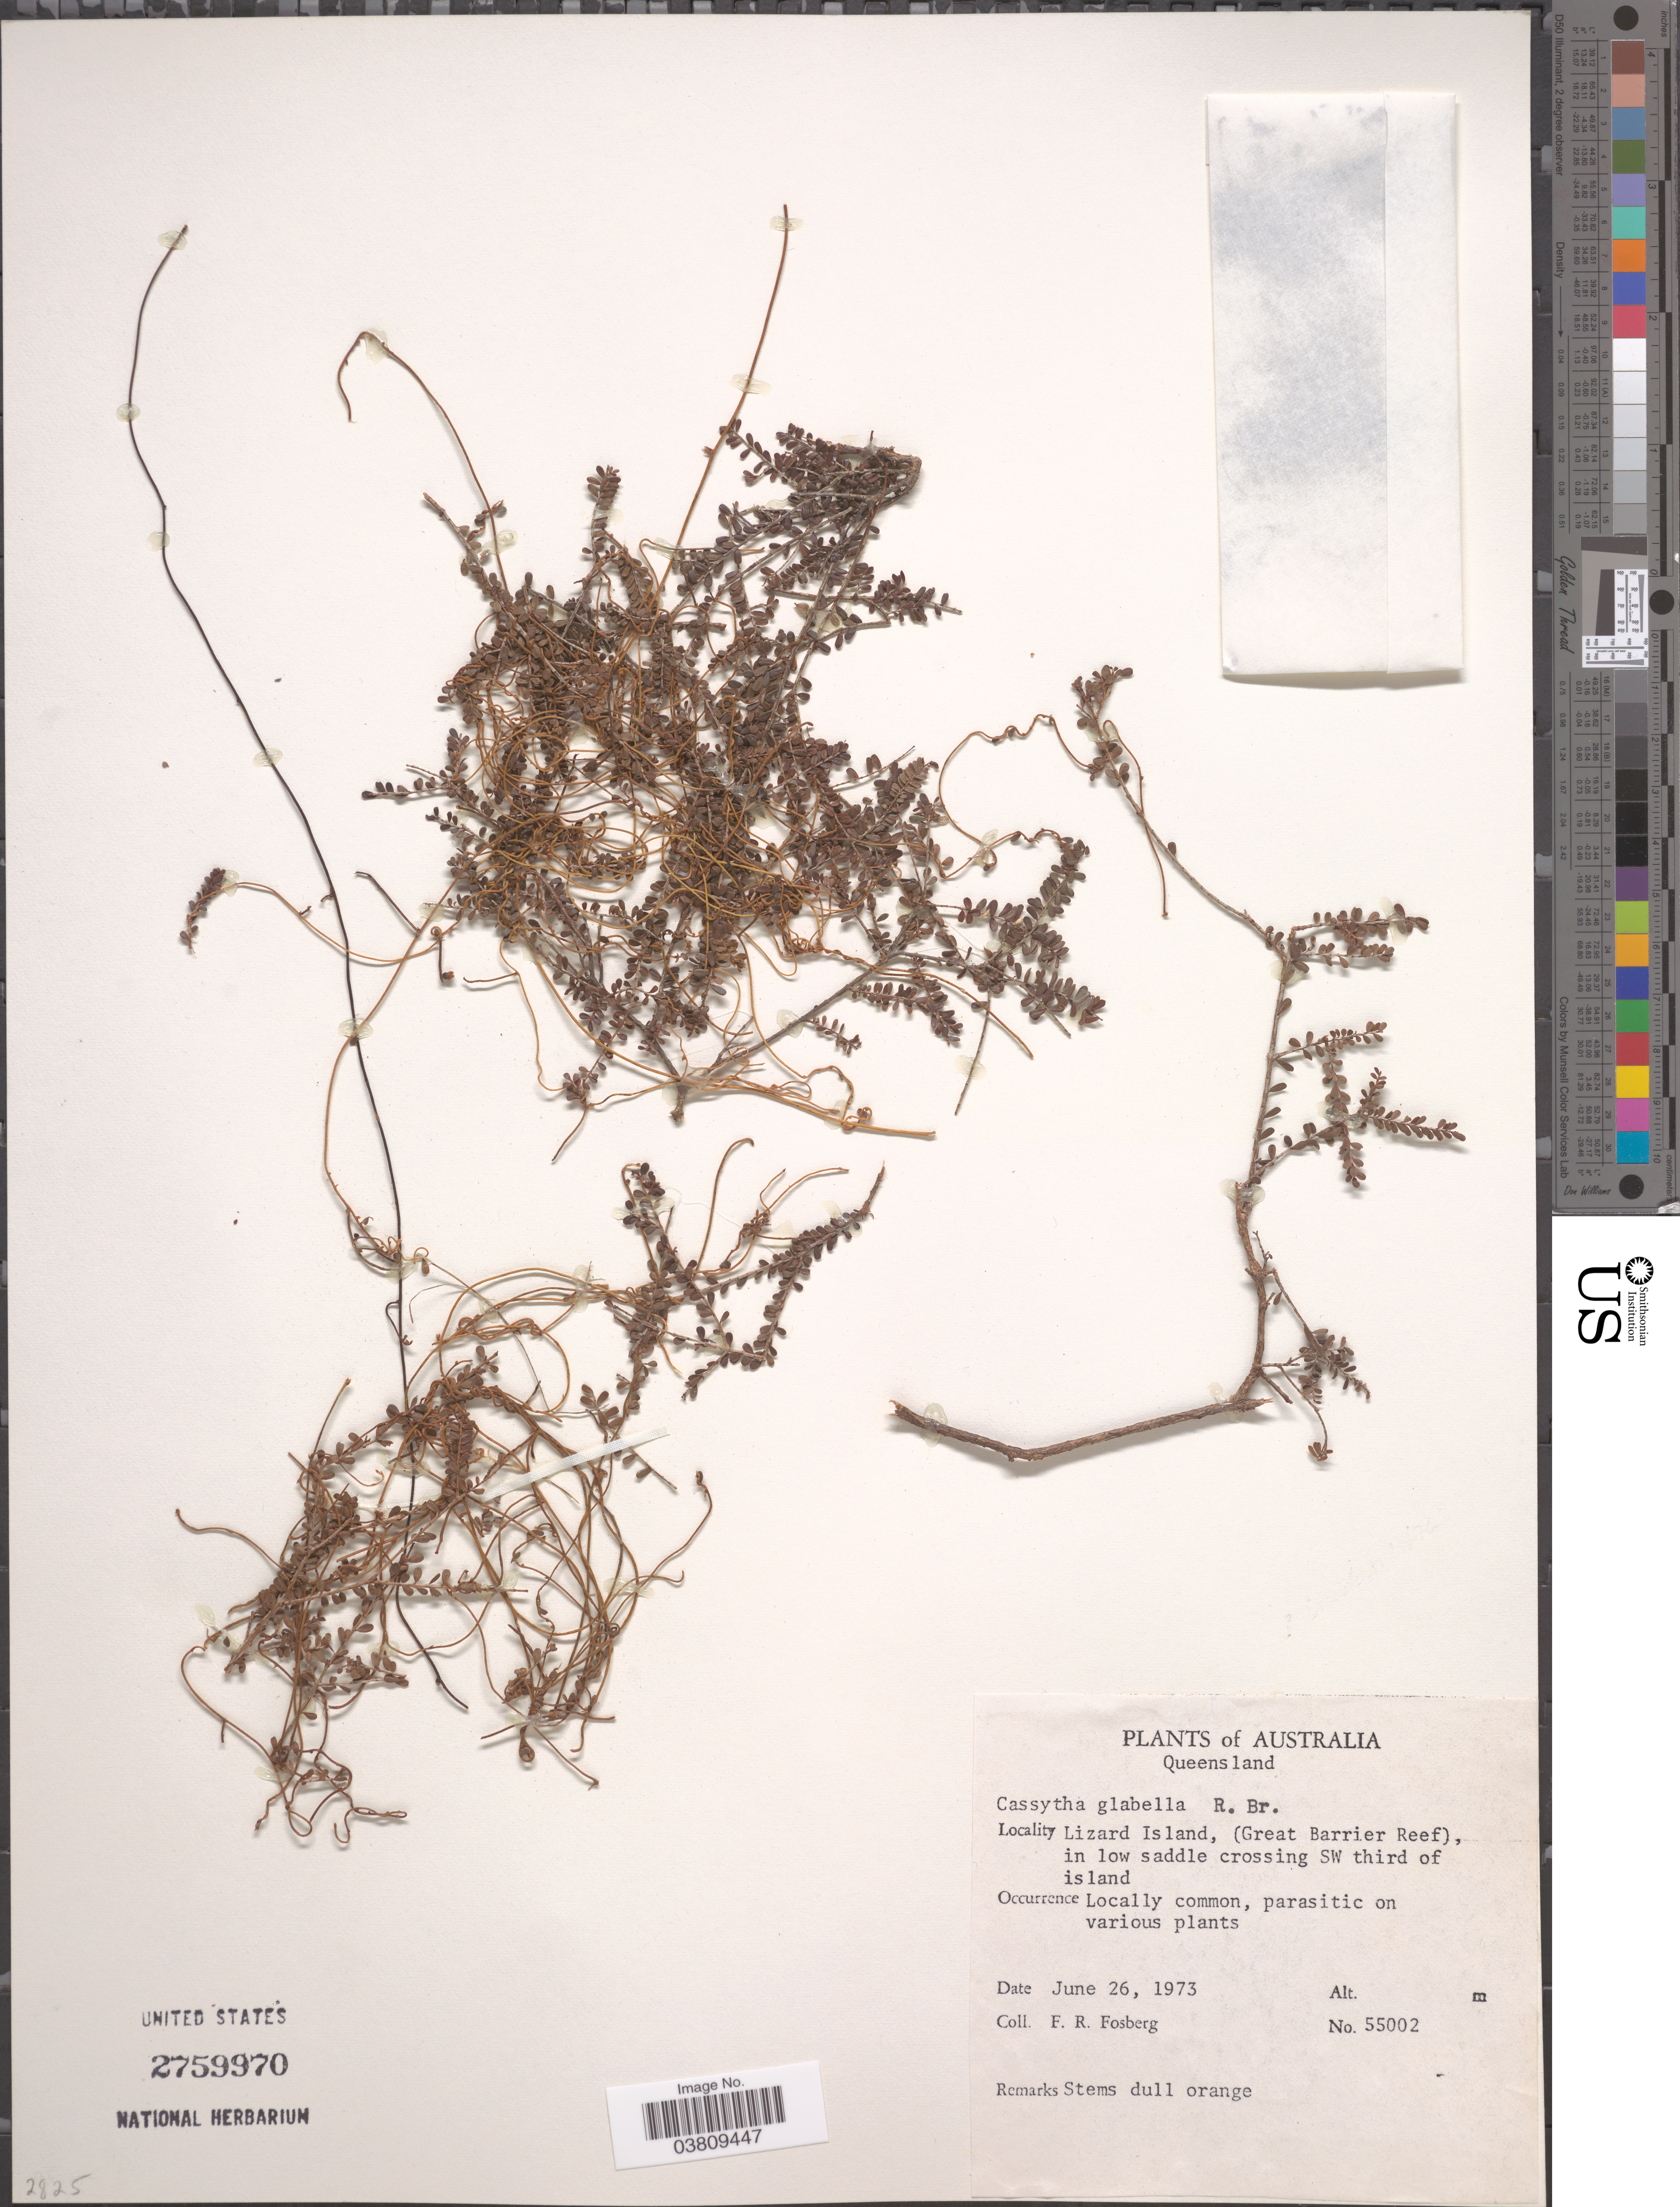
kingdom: Plantae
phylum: Tracheophyta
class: Magnoliopsida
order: Laurales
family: Lauraceae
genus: Cassytha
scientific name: Cassytha glabella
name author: R. Br.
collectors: F. R. Fosberg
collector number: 55002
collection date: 1973-06-26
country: Australia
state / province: Queensland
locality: Lizard Island, (Great Barrier Reef), in low saddle crossing SW third of island.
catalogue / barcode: US 2759970